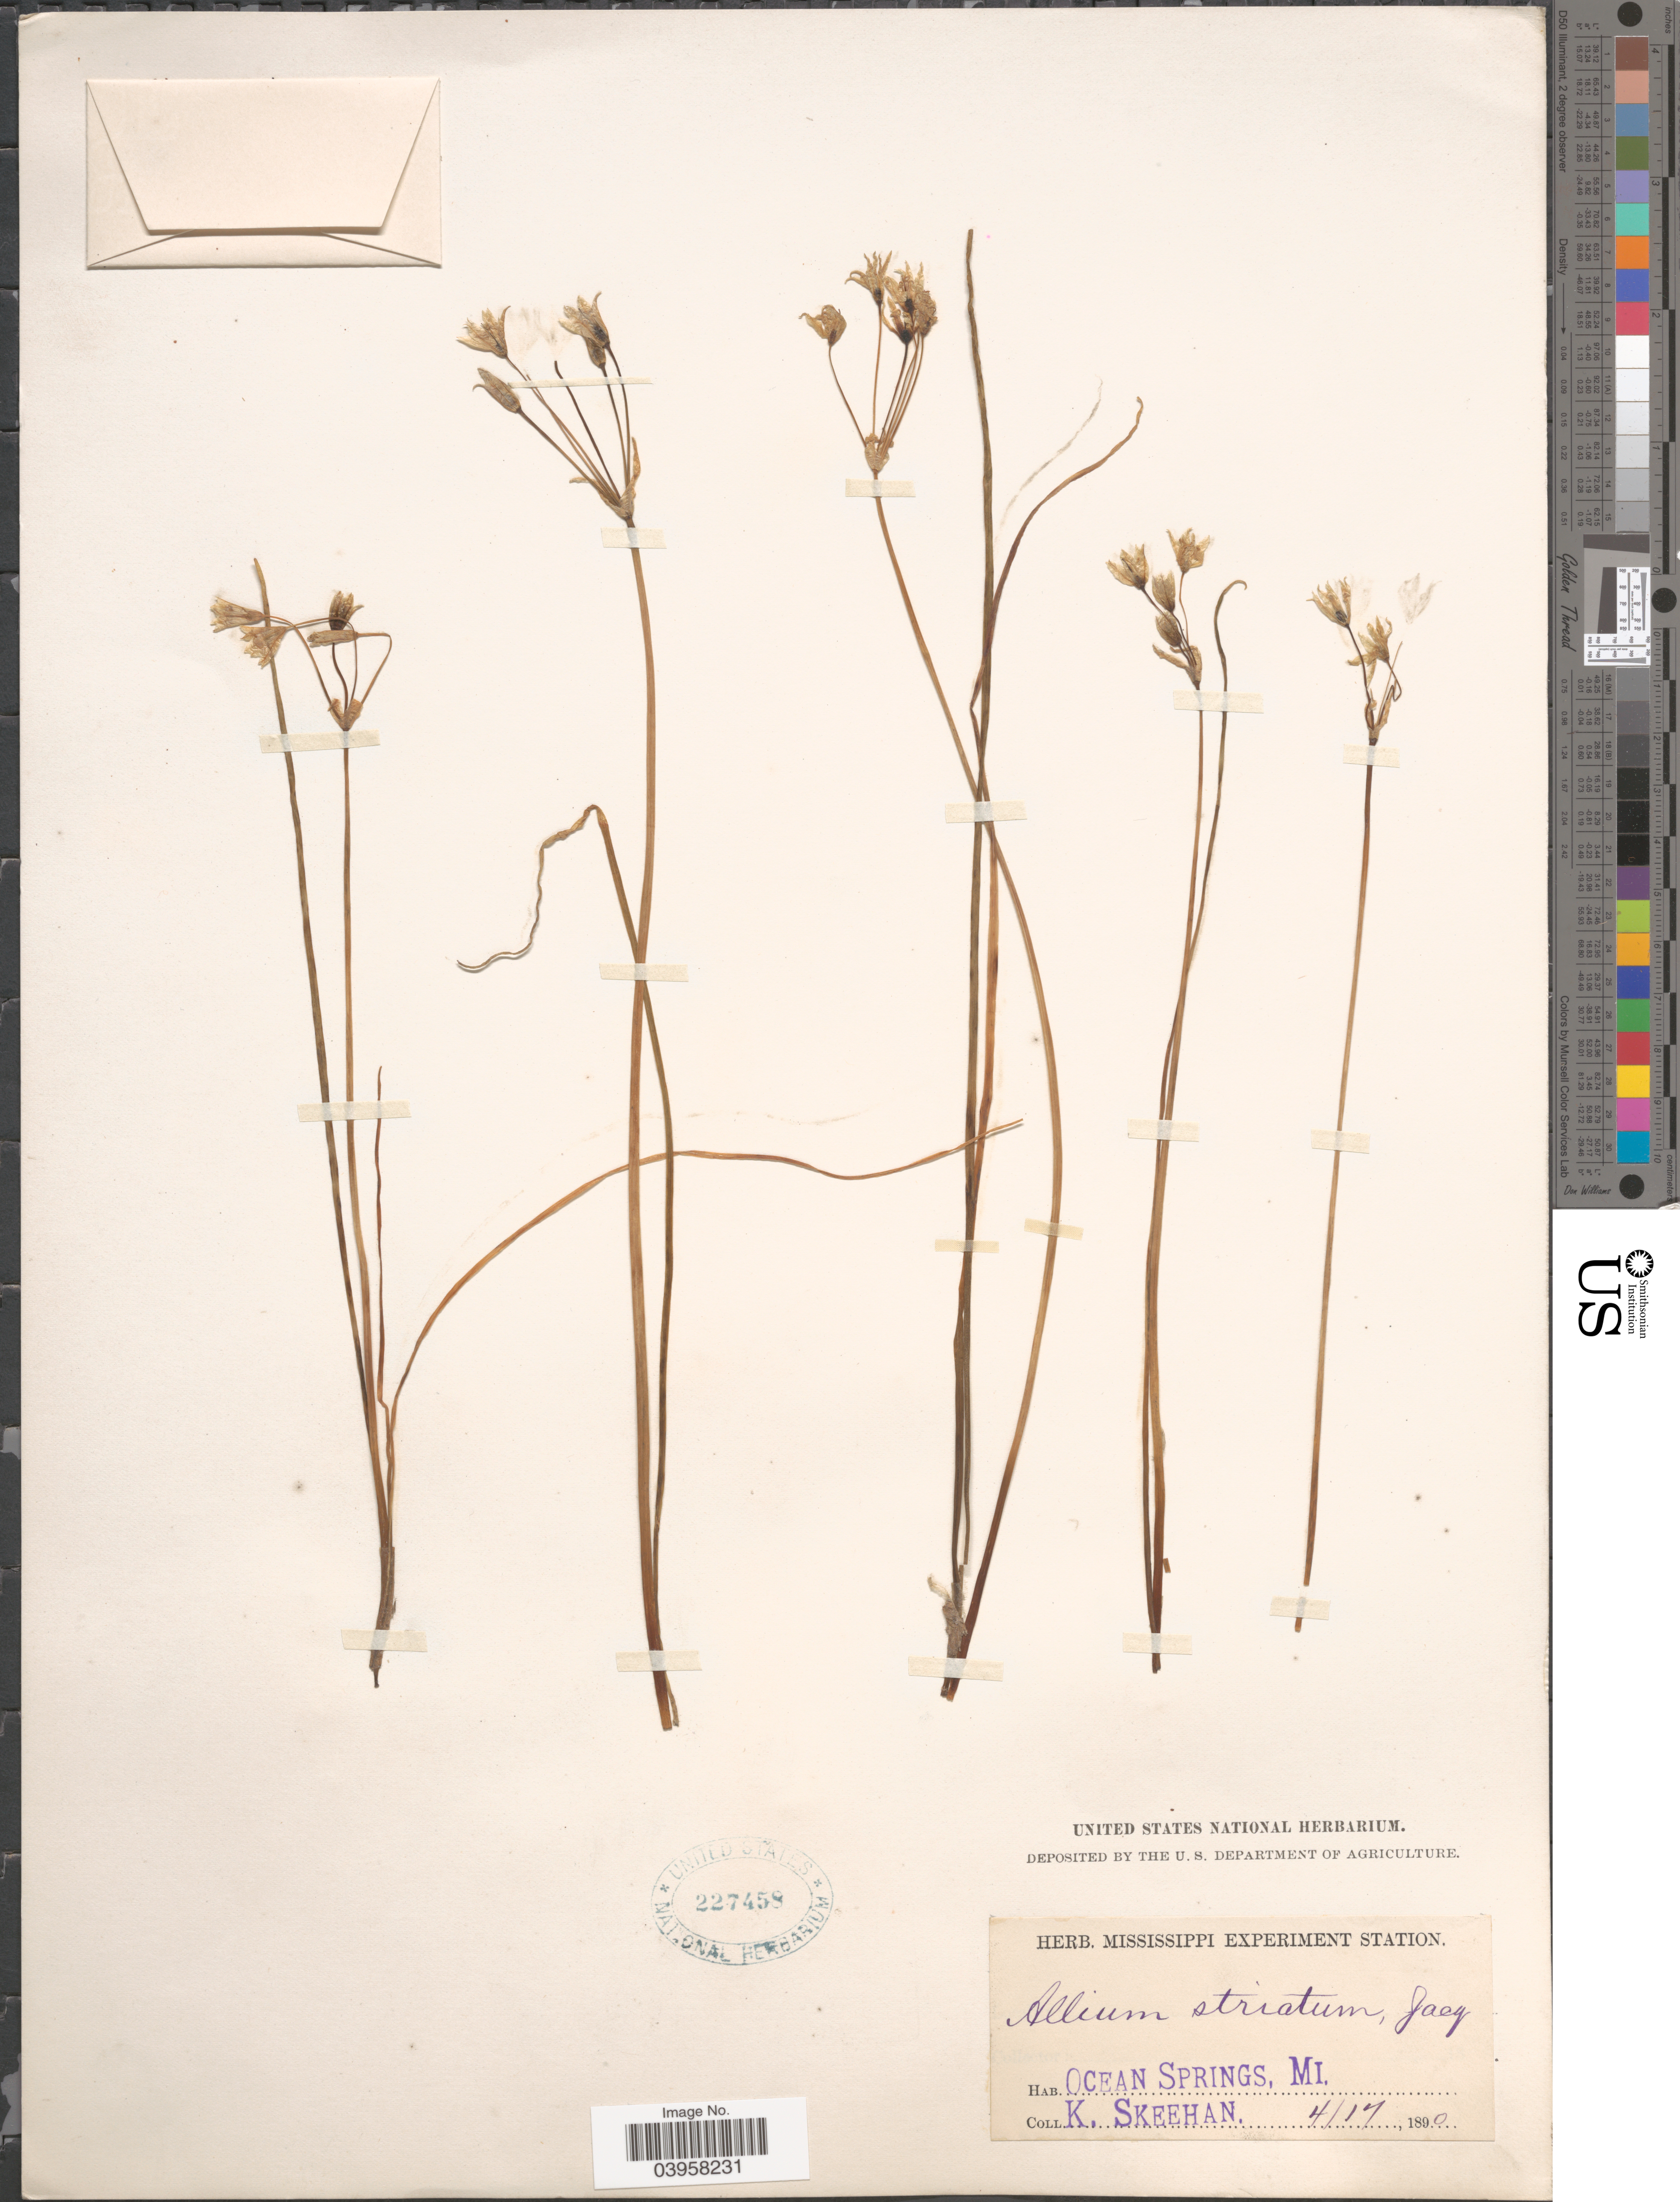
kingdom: Plantae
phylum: Tracheophyta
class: Liliopsida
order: Asparagales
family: Amaryllidaceae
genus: Nothoscordum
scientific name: Nothoscordum bivalve var. bivalve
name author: (L.) Britton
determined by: Strong, Mark T., (BOT), Smithsonian Institution - National Museum of Natural History (UNITED STATES)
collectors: K. Skeehan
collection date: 1890-04-17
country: United States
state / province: Mississippi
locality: Ocean Springs.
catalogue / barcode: US 227458